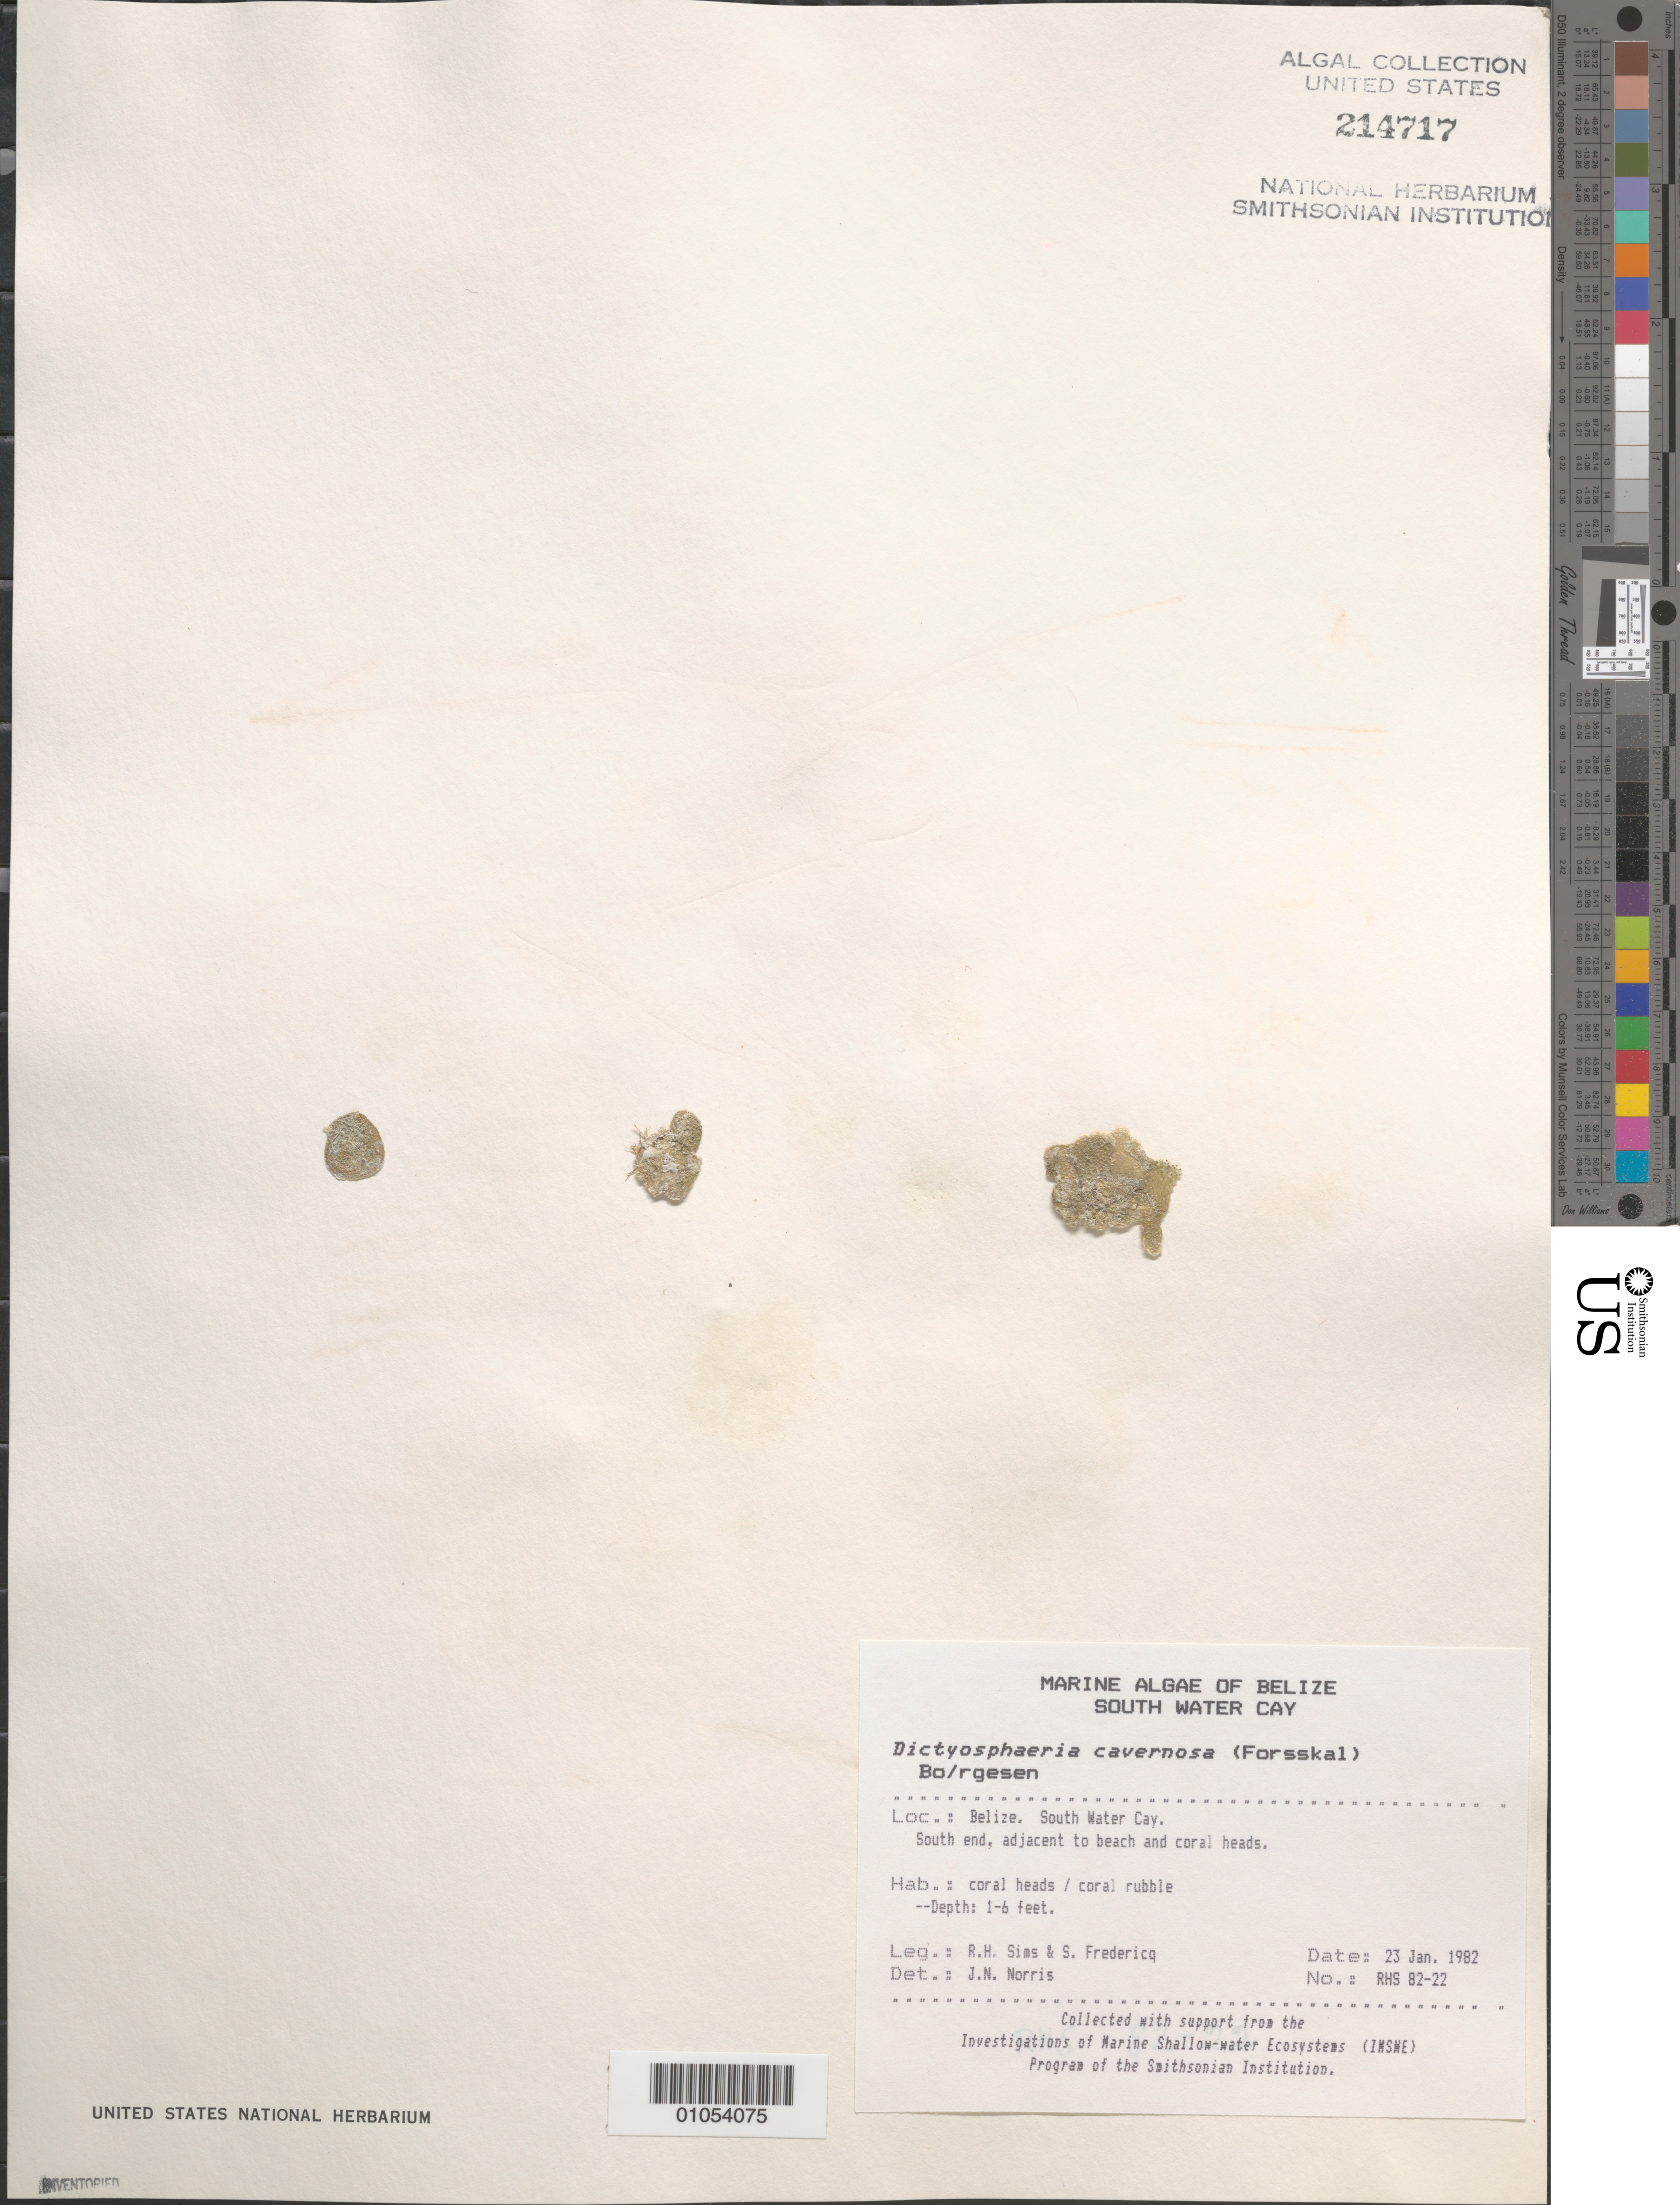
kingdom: Plantae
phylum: Chlorophyta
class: Ulvophyceae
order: Siphonocladales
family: Siphonocladaceae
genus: Dictyosphaeria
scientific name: Dictyosphaeria cavernosa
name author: (Forssk.) Børgesen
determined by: Norris, James N.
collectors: R. H. Sims & S. Fredericq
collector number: RHS 82-22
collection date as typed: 23 Jan 1982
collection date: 1982-01-23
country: Belize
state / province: Stann Creek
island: South Water Cay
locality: South end of cay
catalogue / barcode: US 214717